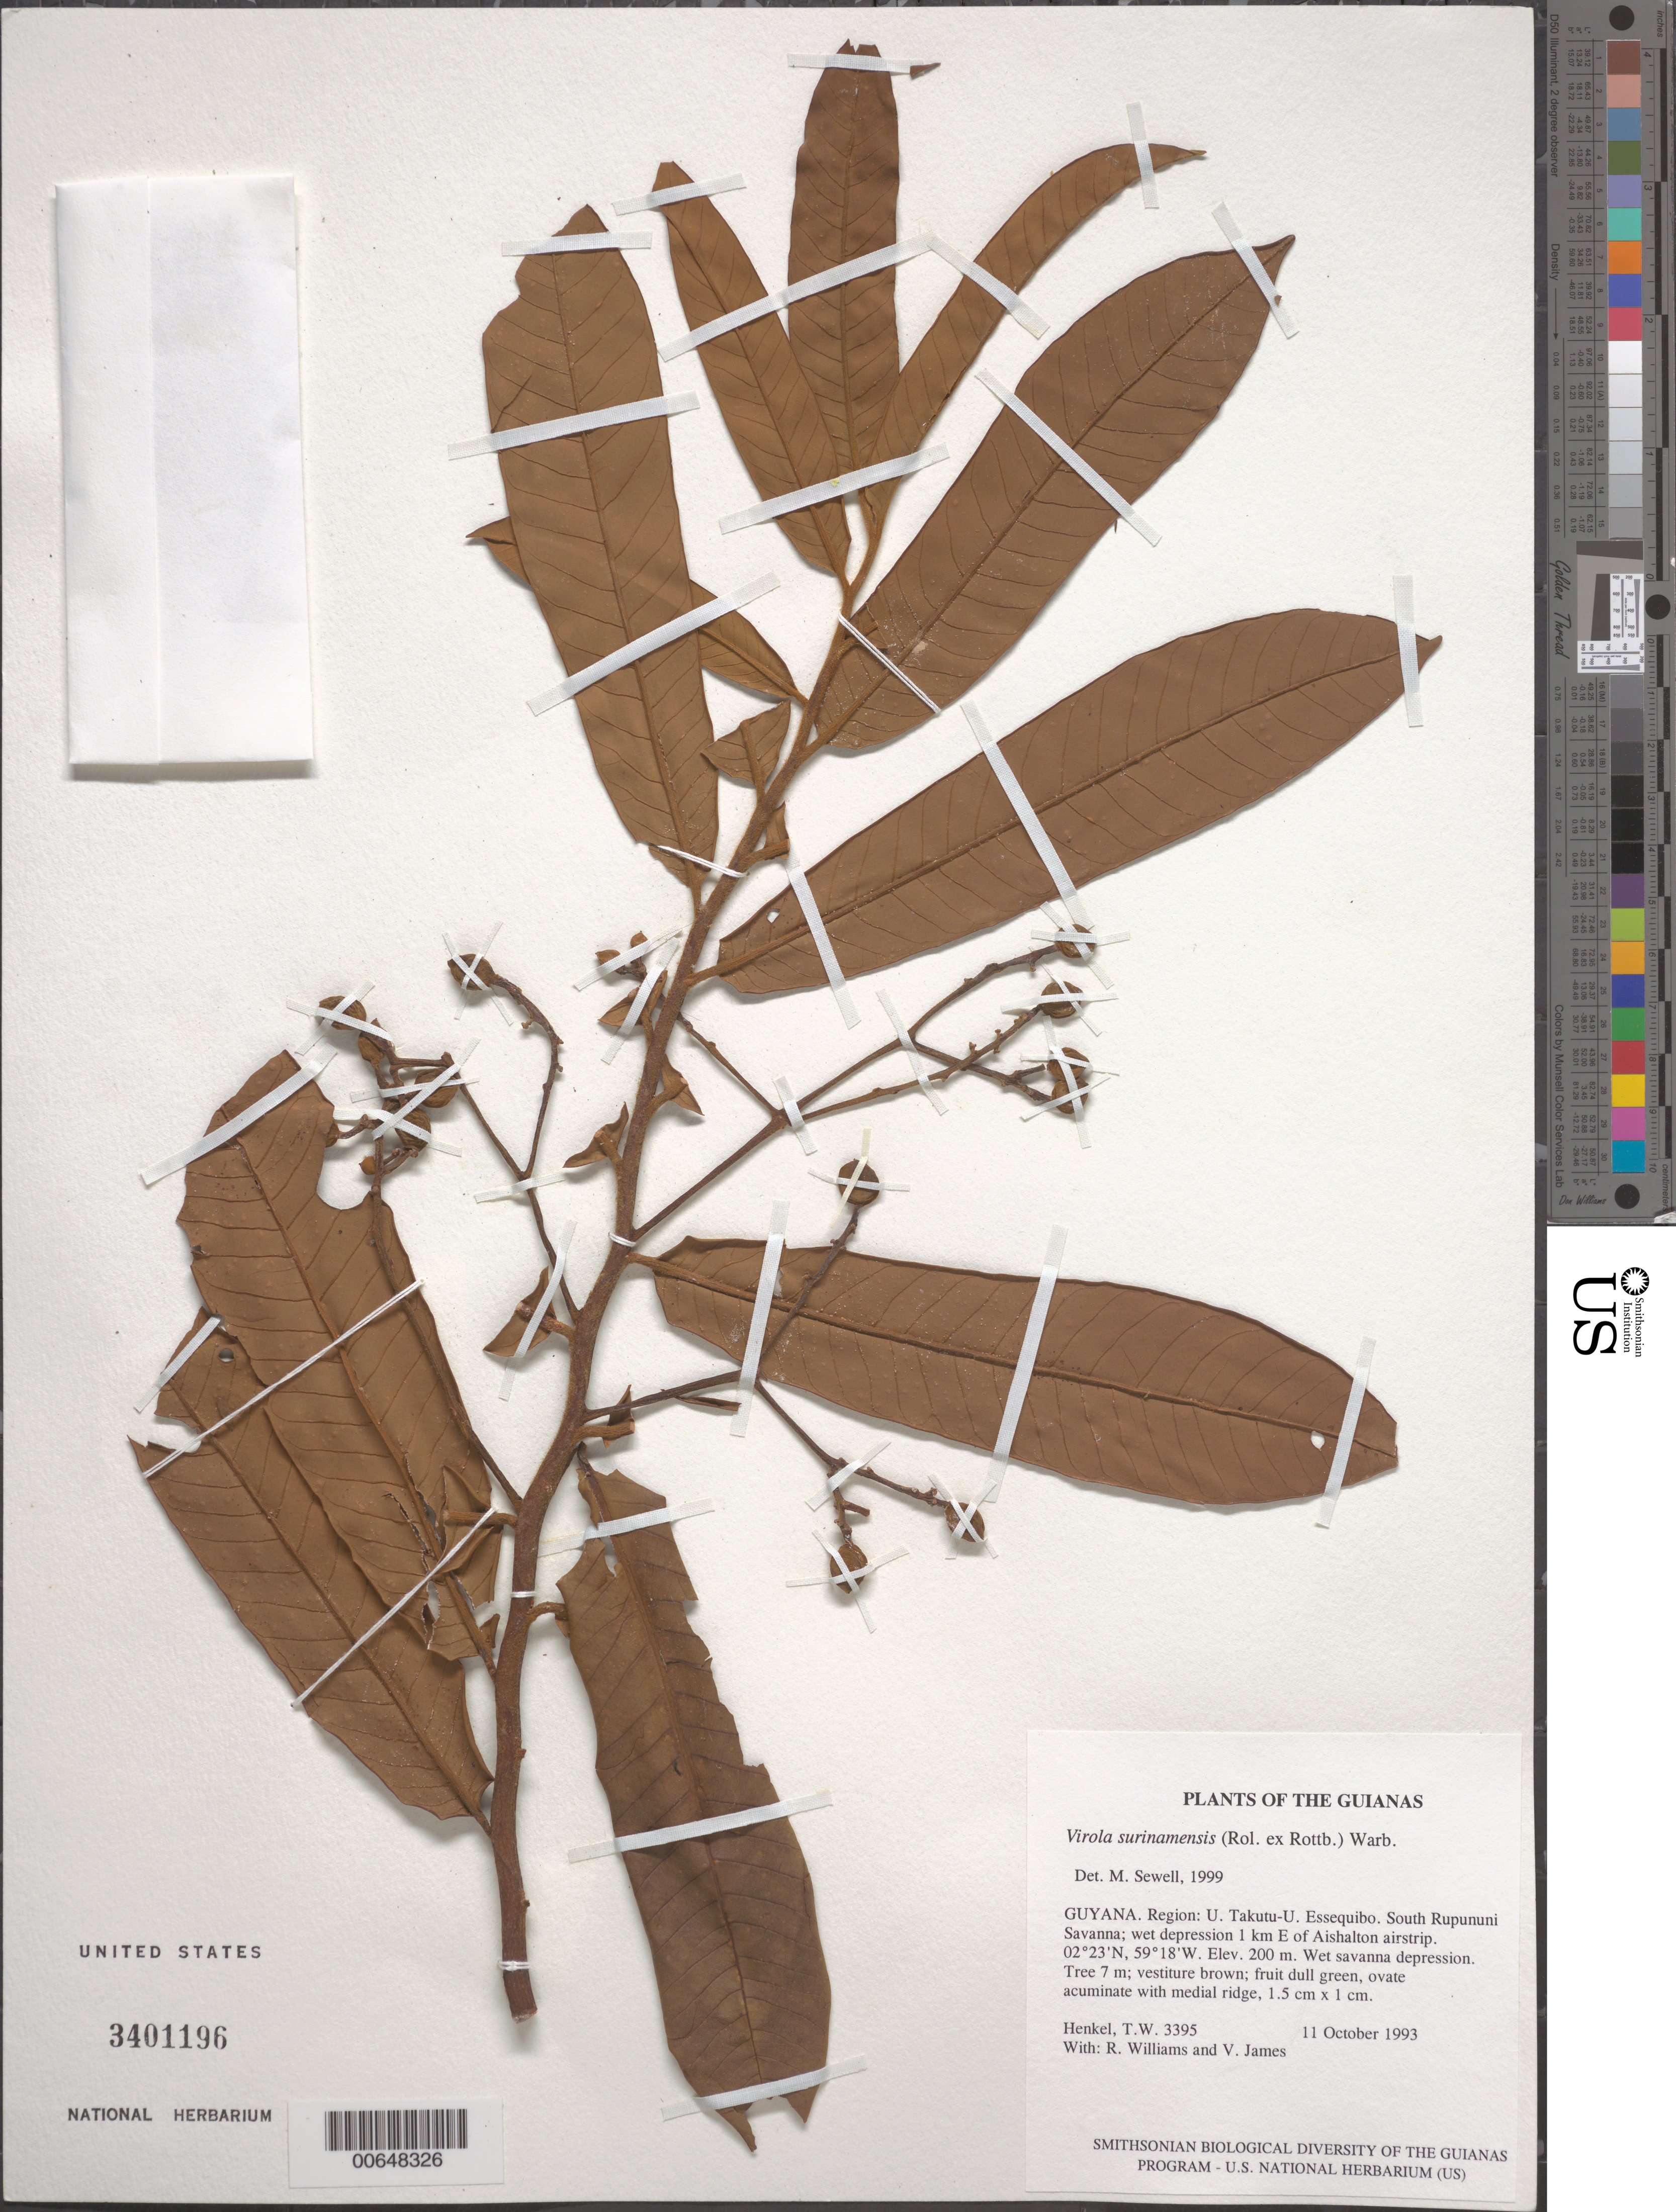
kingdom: Plantae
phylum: Tracheophyta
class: Magnoliopsida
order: Magnoliales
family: Myristicaceae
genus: Virola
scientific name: Virola surinamensis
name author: (Rol.) Warb.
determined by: Sewell, M.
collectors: T. Henkel, R. Williams & V. James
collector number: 3395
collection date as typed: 11 October 1993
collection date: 1993-10-11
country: Guyana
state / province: U. Takutu-U. Essequibo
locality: South Rupununi Savanna; wet depression 1 km E of Aishalton airstrip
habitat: Wet savanna depression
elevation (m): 200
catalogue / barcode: US 3401196